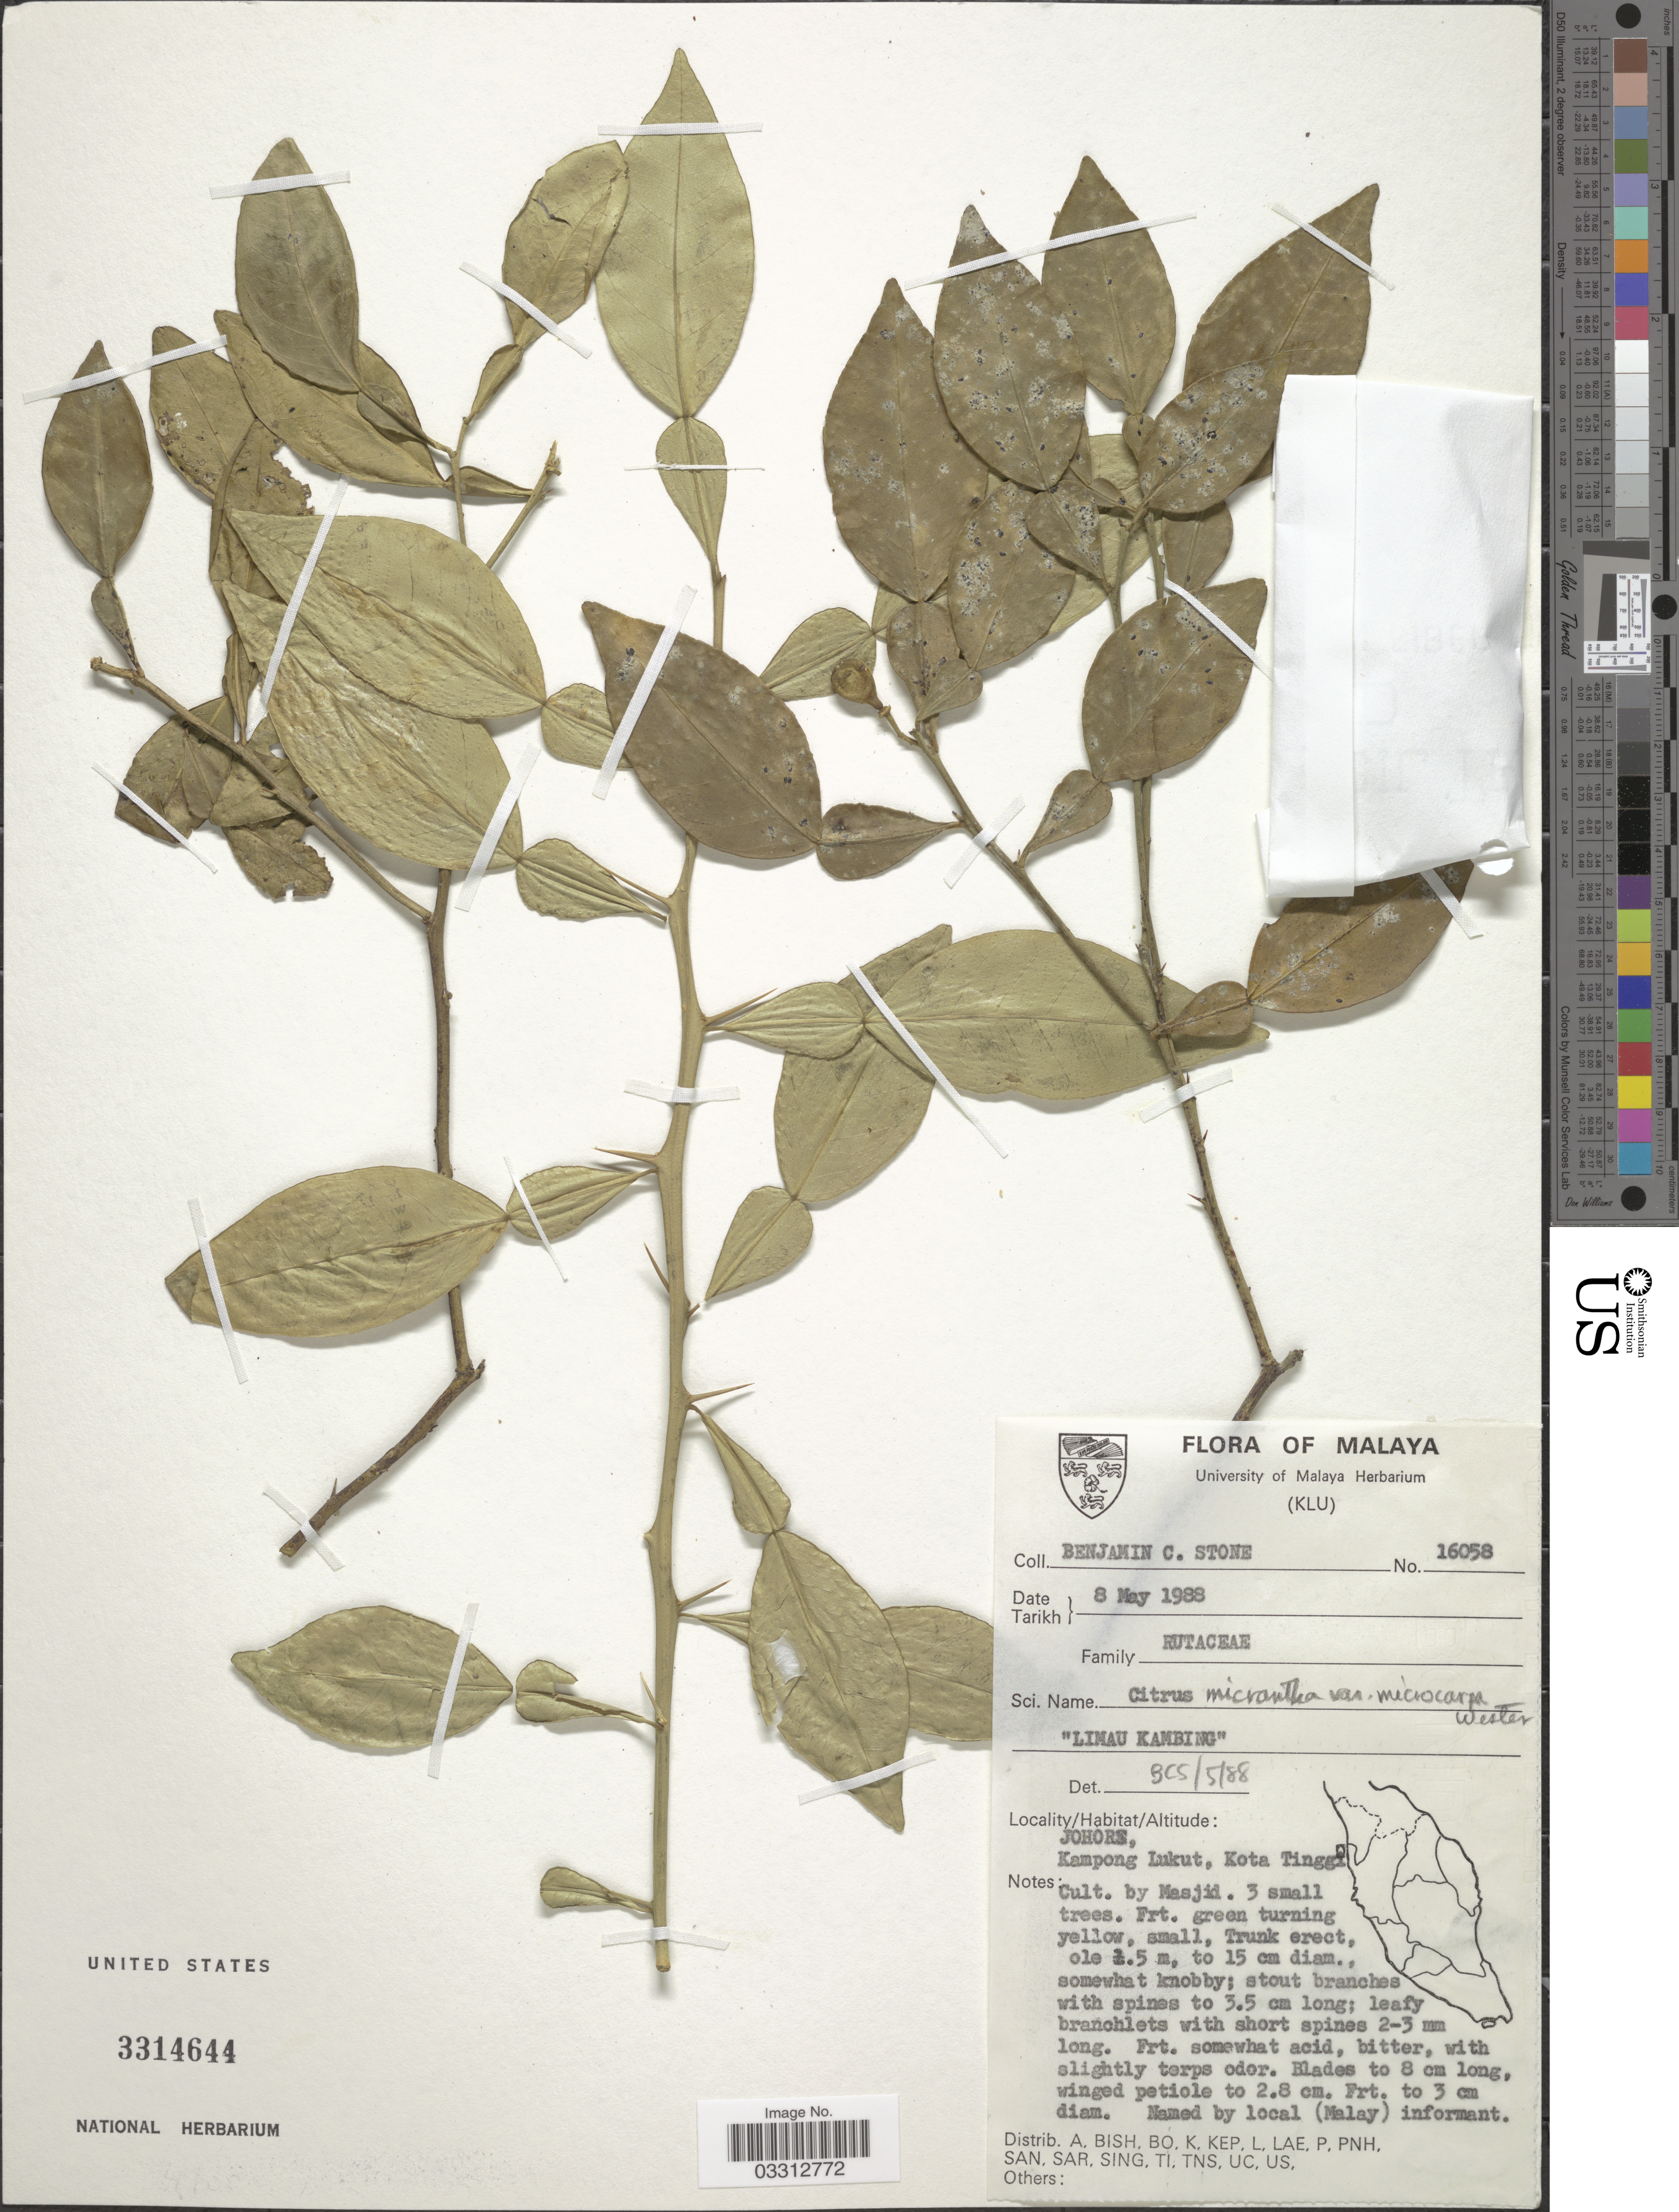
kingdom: Plantae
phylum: Tracheophyta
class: Magnoliopsida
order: Sapindales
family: Rutaceae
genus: Citrus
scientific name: Citrus x microcarpa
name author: Bunge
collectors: B. C. Stone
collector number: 16058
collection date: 1988-05-08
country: Malaysia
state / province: Johor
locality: Malaya, Kampong Lukut, Kota Tinggi.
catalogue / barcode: US 3314644